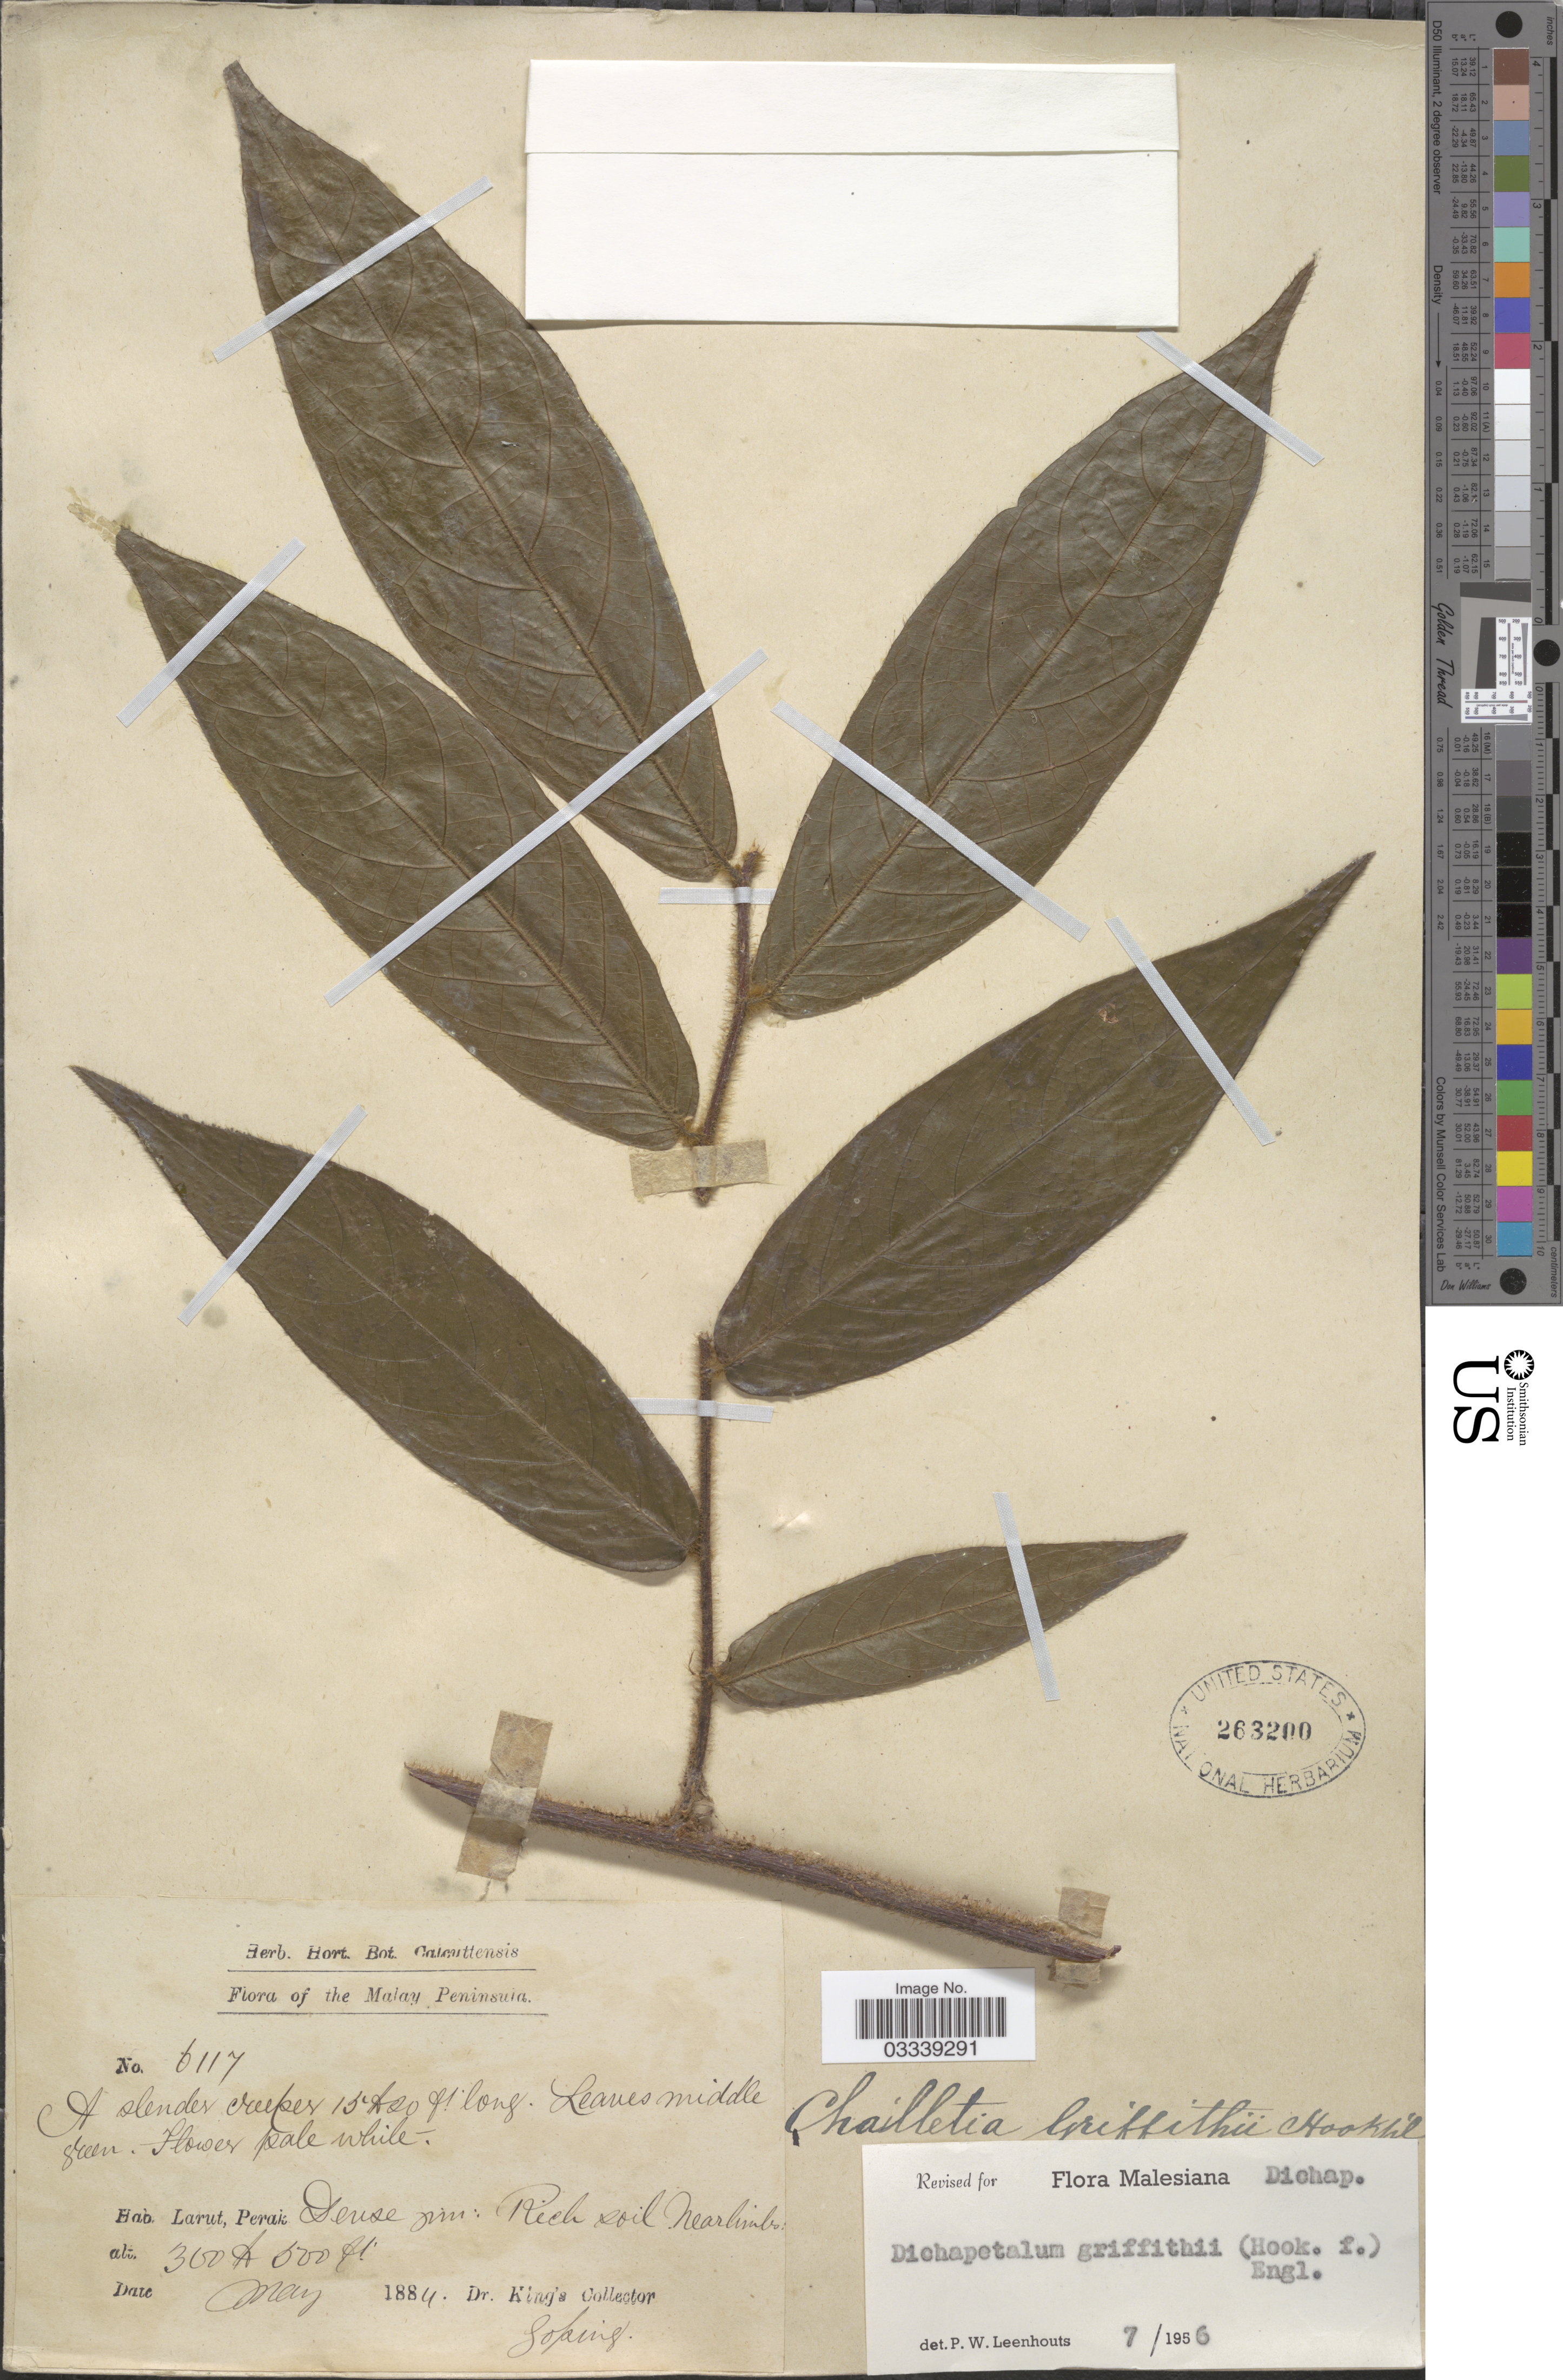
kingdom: Plantae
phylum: Tracheophyta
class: Magnoliopsida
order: Malpighiales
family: Dichapetalaceae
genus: Dichapetalum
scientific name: Dichapetalum griffithii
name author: (Hook. f.) Engl.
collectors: Dr. King's collector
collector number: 6117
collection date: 1884-05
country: Malaysia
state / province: Perak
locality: Malay Peninsula, Larut, Goping.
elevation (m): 91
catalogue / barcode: US 263200